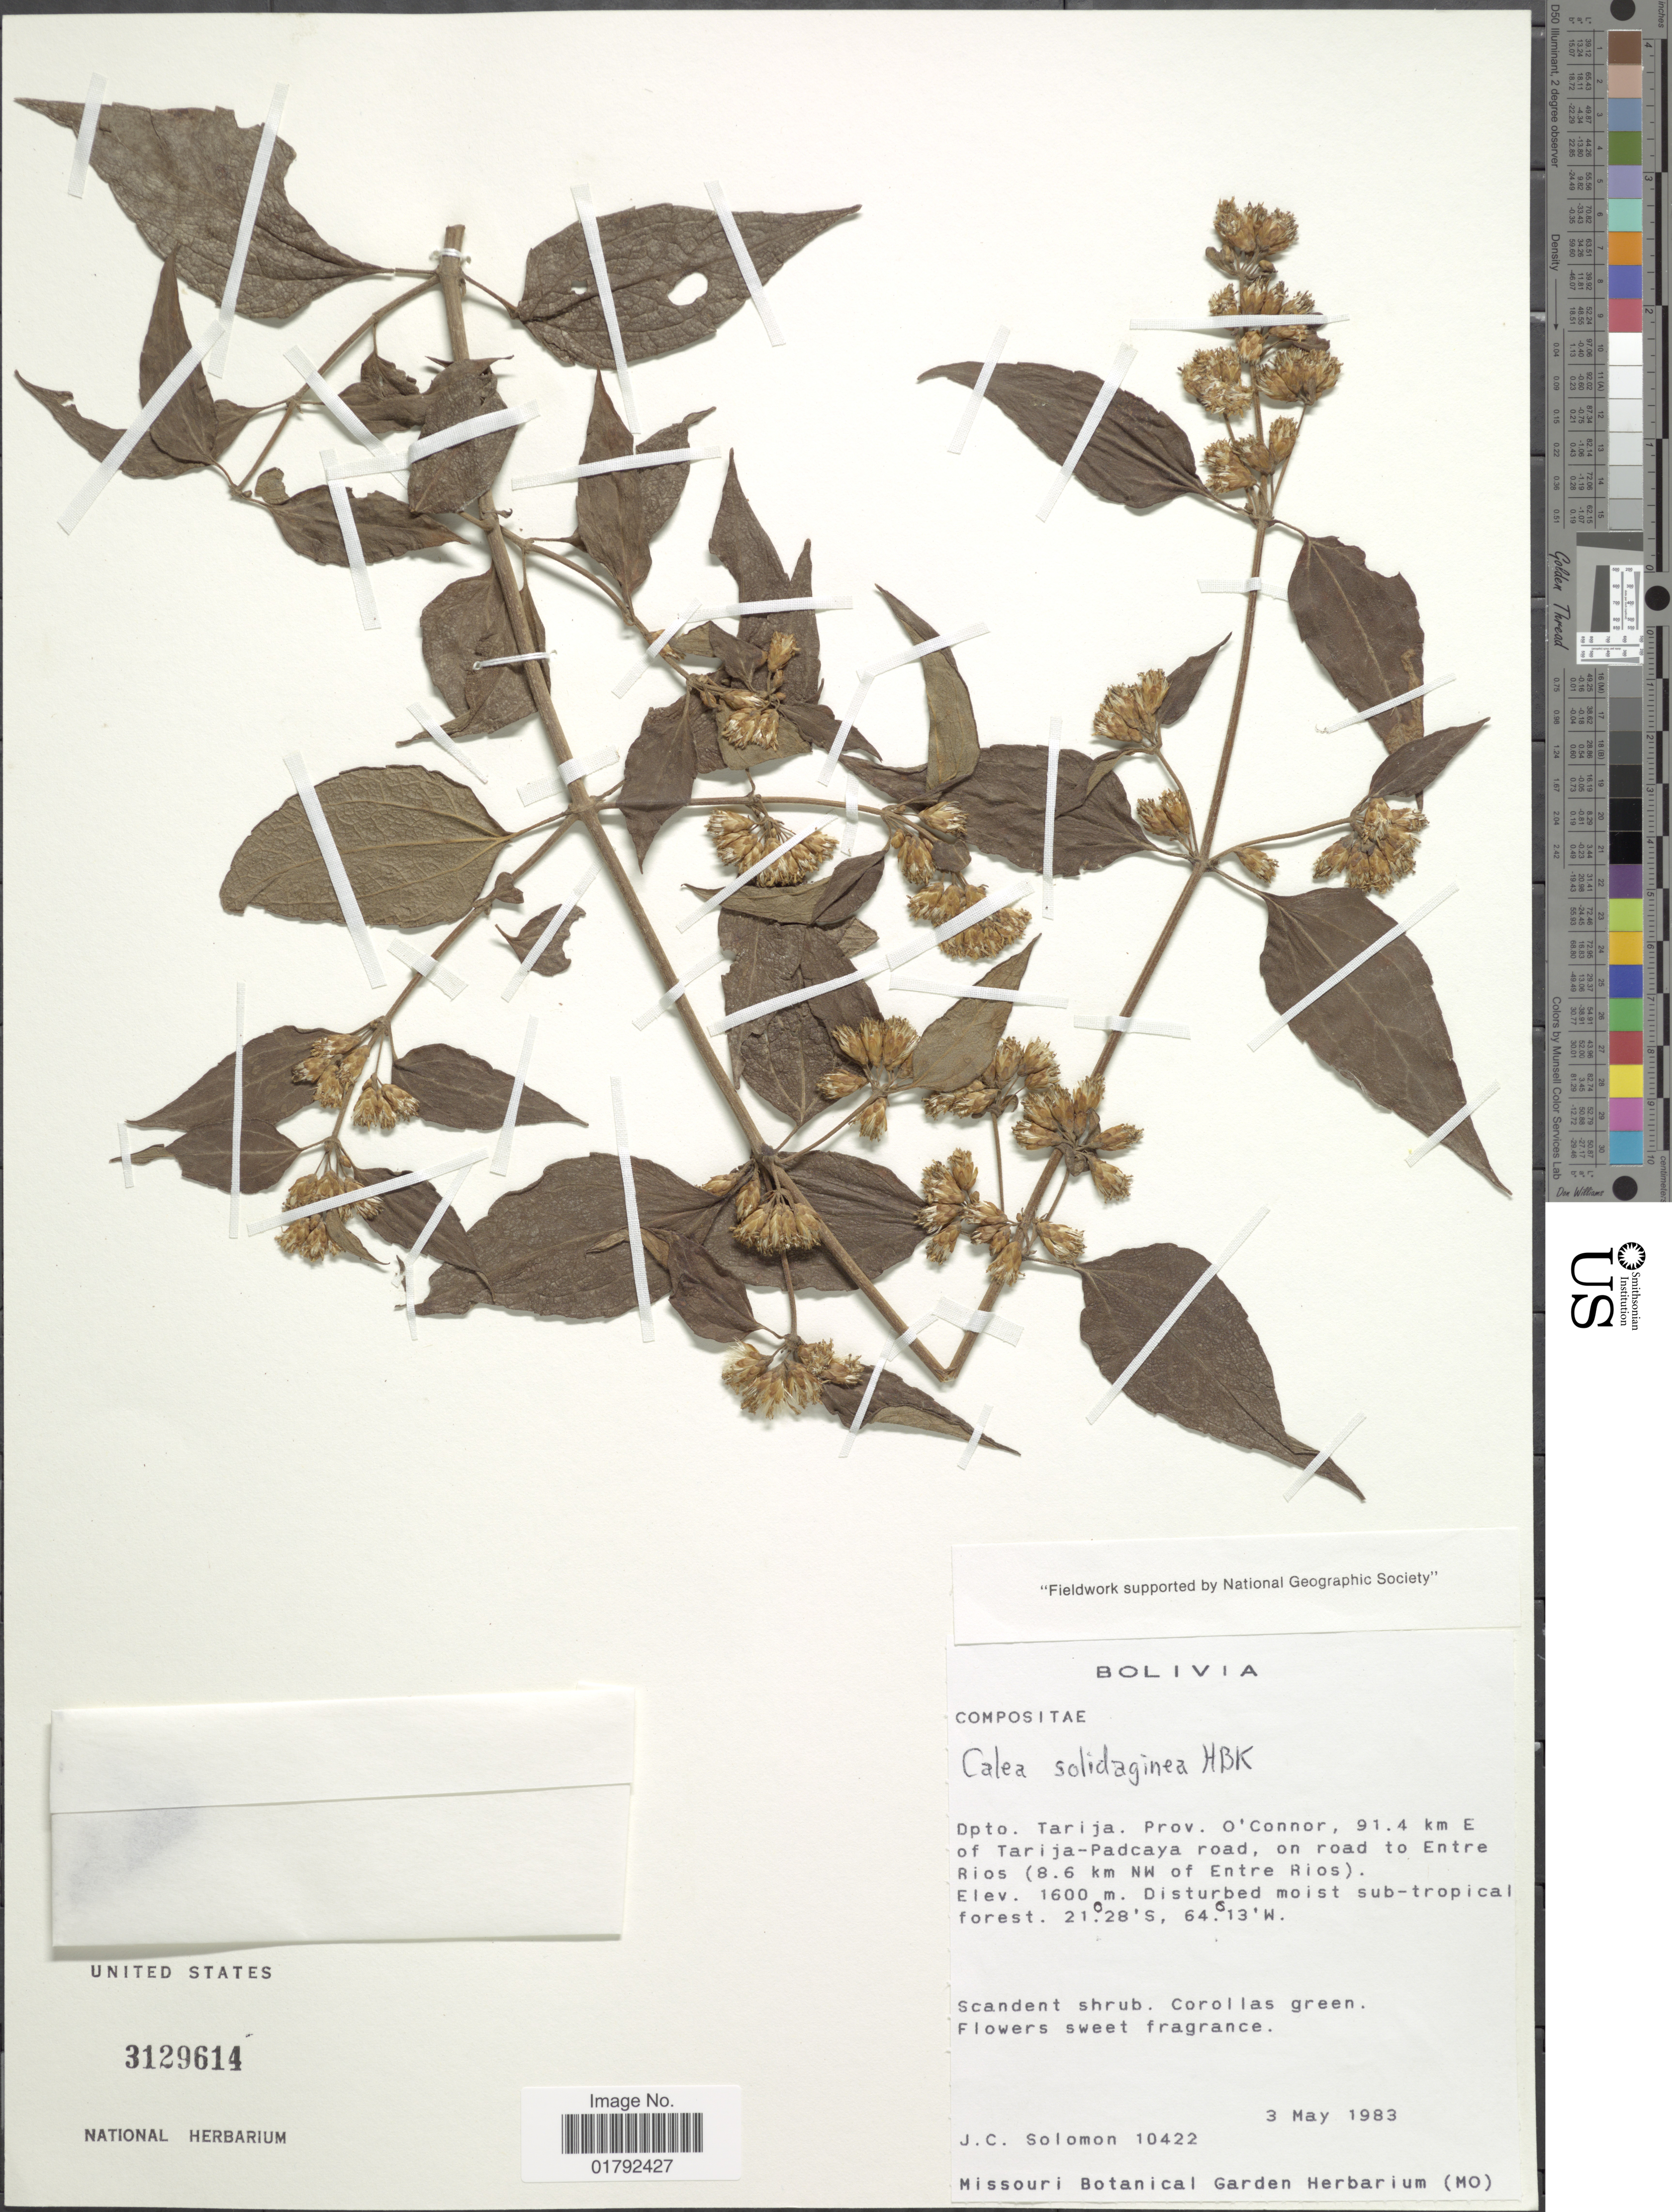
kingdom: Plantae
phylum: Tracheophyta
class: Magnoliopsida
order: Asterales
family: Asteraceae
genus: Calea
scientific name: Calea solidaginea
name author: Kunth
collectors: J. C. Solomon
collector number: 10422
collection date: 1983-05-03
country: Bolivia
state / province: Tarija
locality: Prov. O'Connor, 91.4 km E of Tarija-Padcaya road, on road to Entre Rios (8.6 km NW of Entre Rios).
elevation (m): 1600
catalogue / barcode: US 3129614